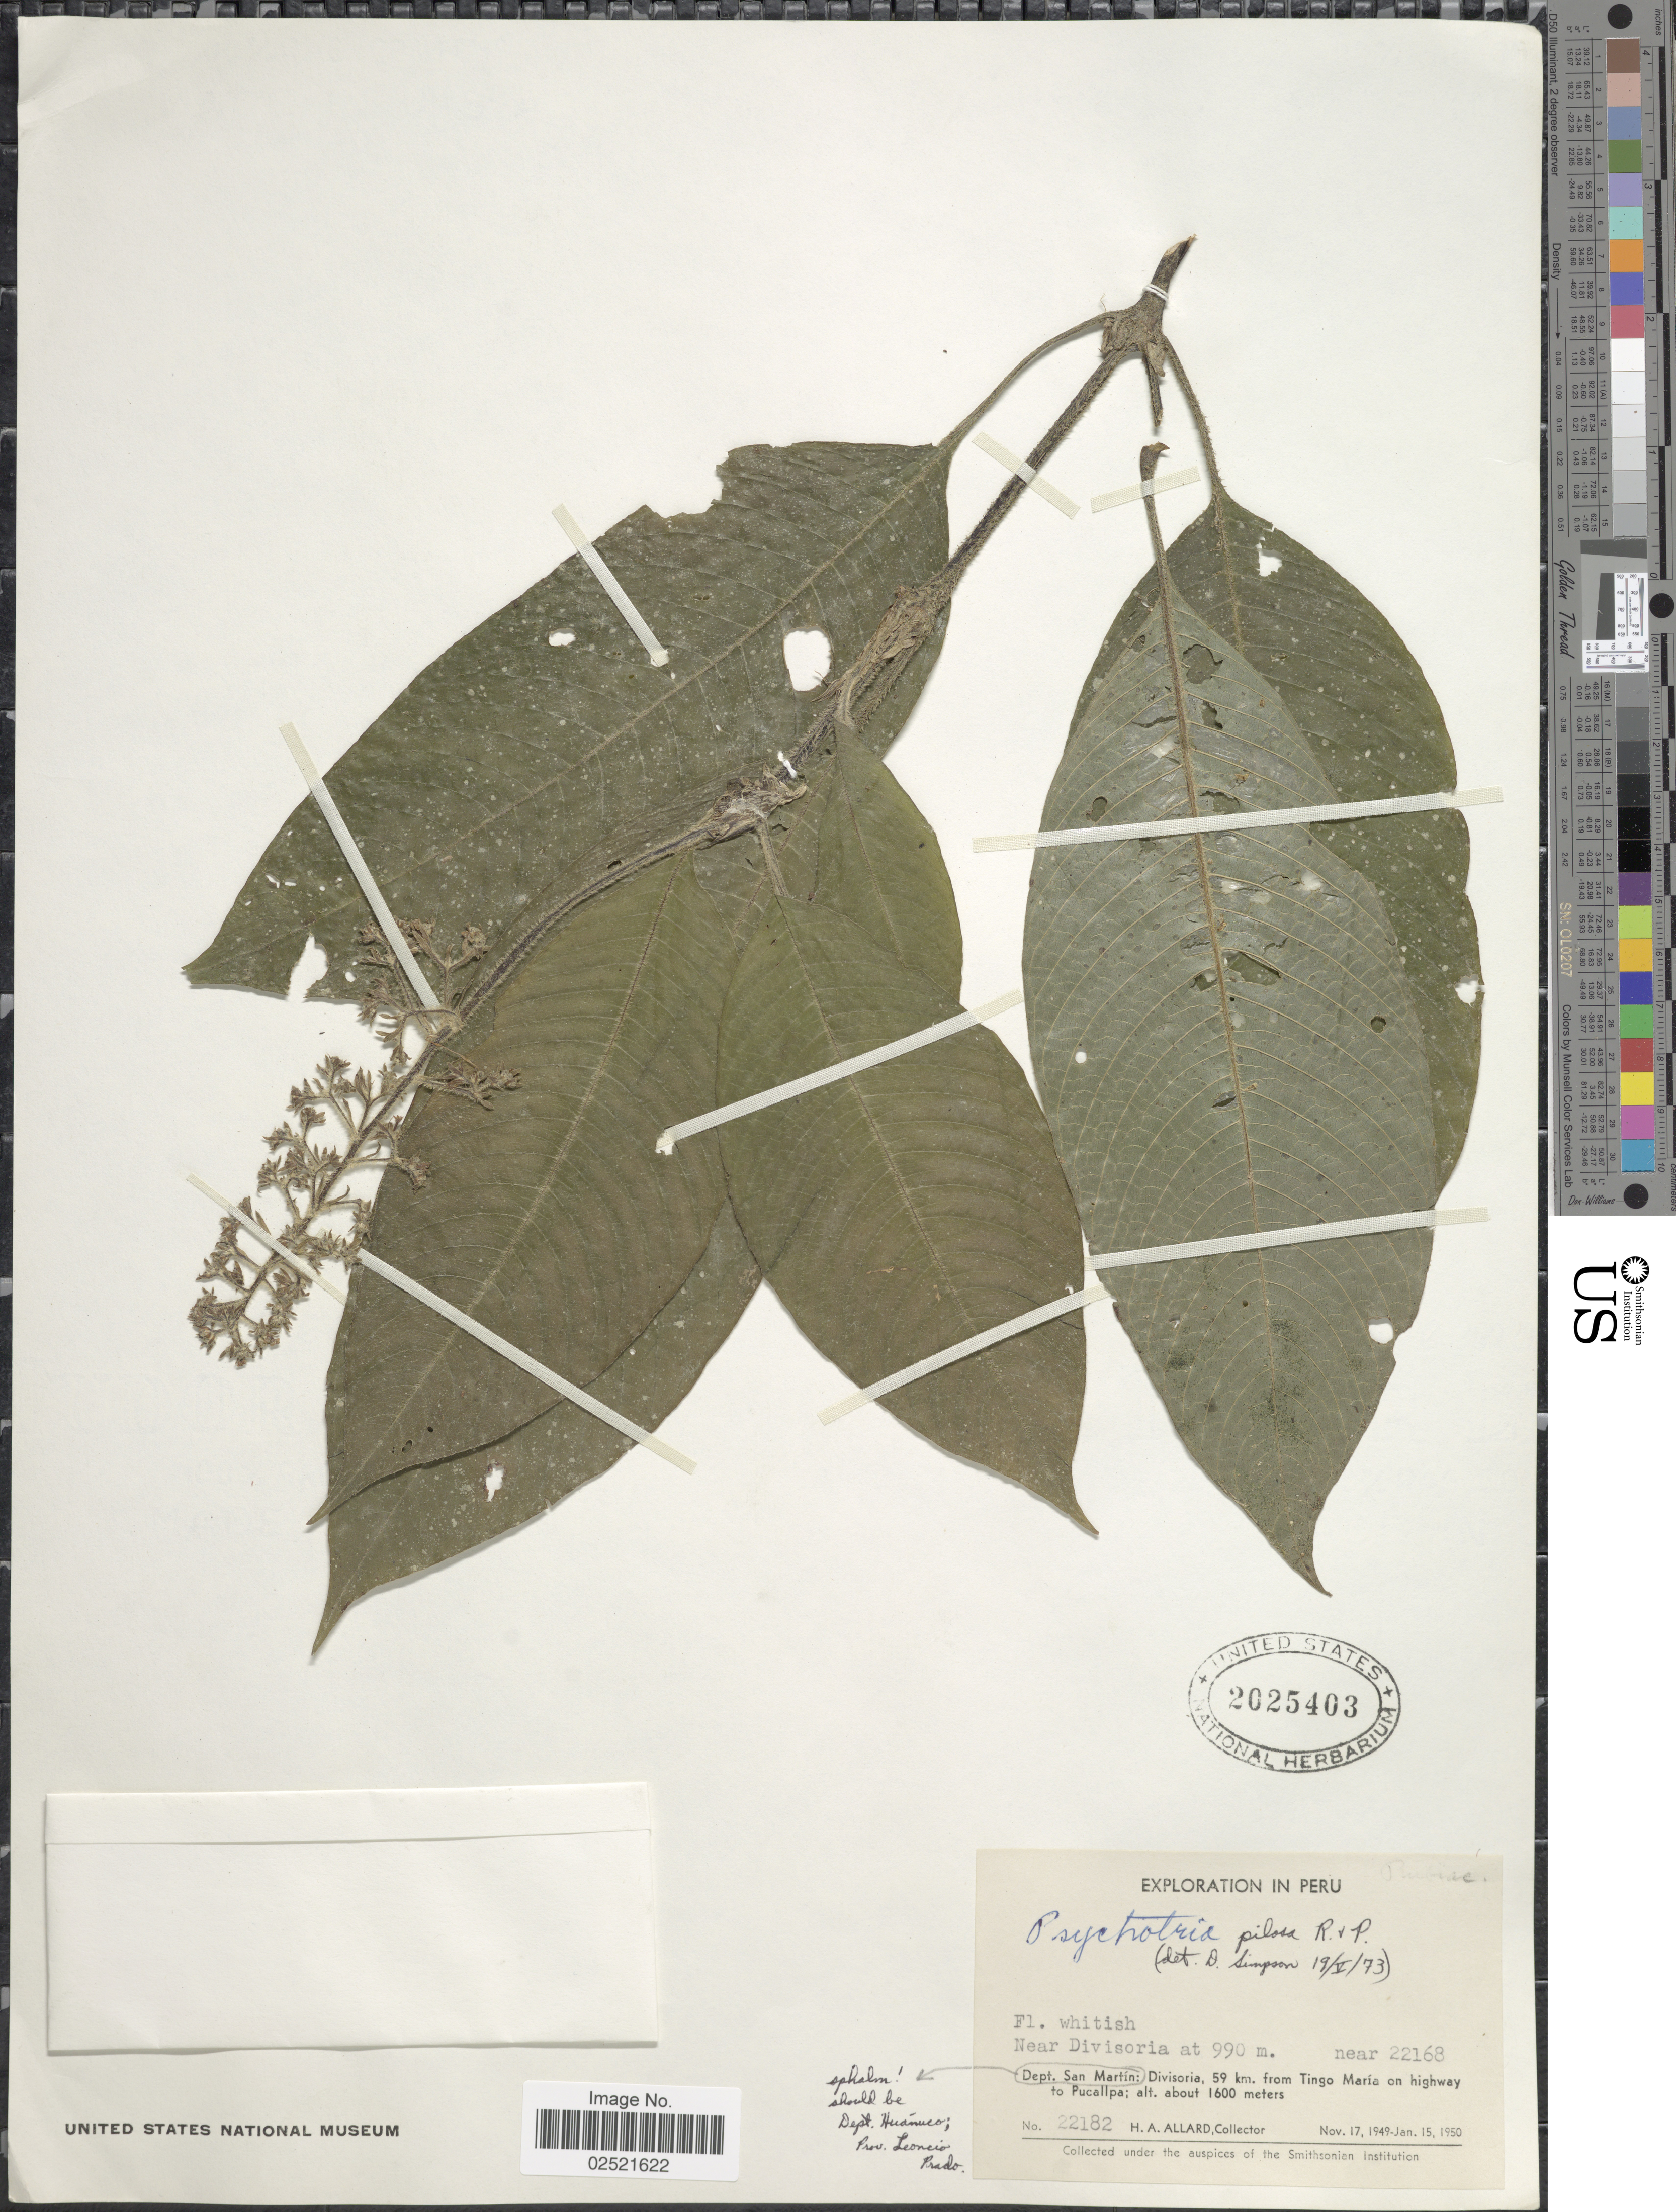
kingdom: Plantae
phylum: Tracheophyta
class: Magnoliopsida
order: Gentianales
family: Rubiaceae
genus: Psychotria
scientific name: Psychotria pilosa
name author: Ruiz & Pav.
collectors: H. A. Allard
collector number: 22182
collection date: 1949-11-17/1950-01-15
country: Peru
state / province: San Martín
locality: Near Divisoria, Divisoria, 59 km from Tingo Maria on highway to Pucallpa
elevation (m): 990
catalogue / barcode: US 2025403